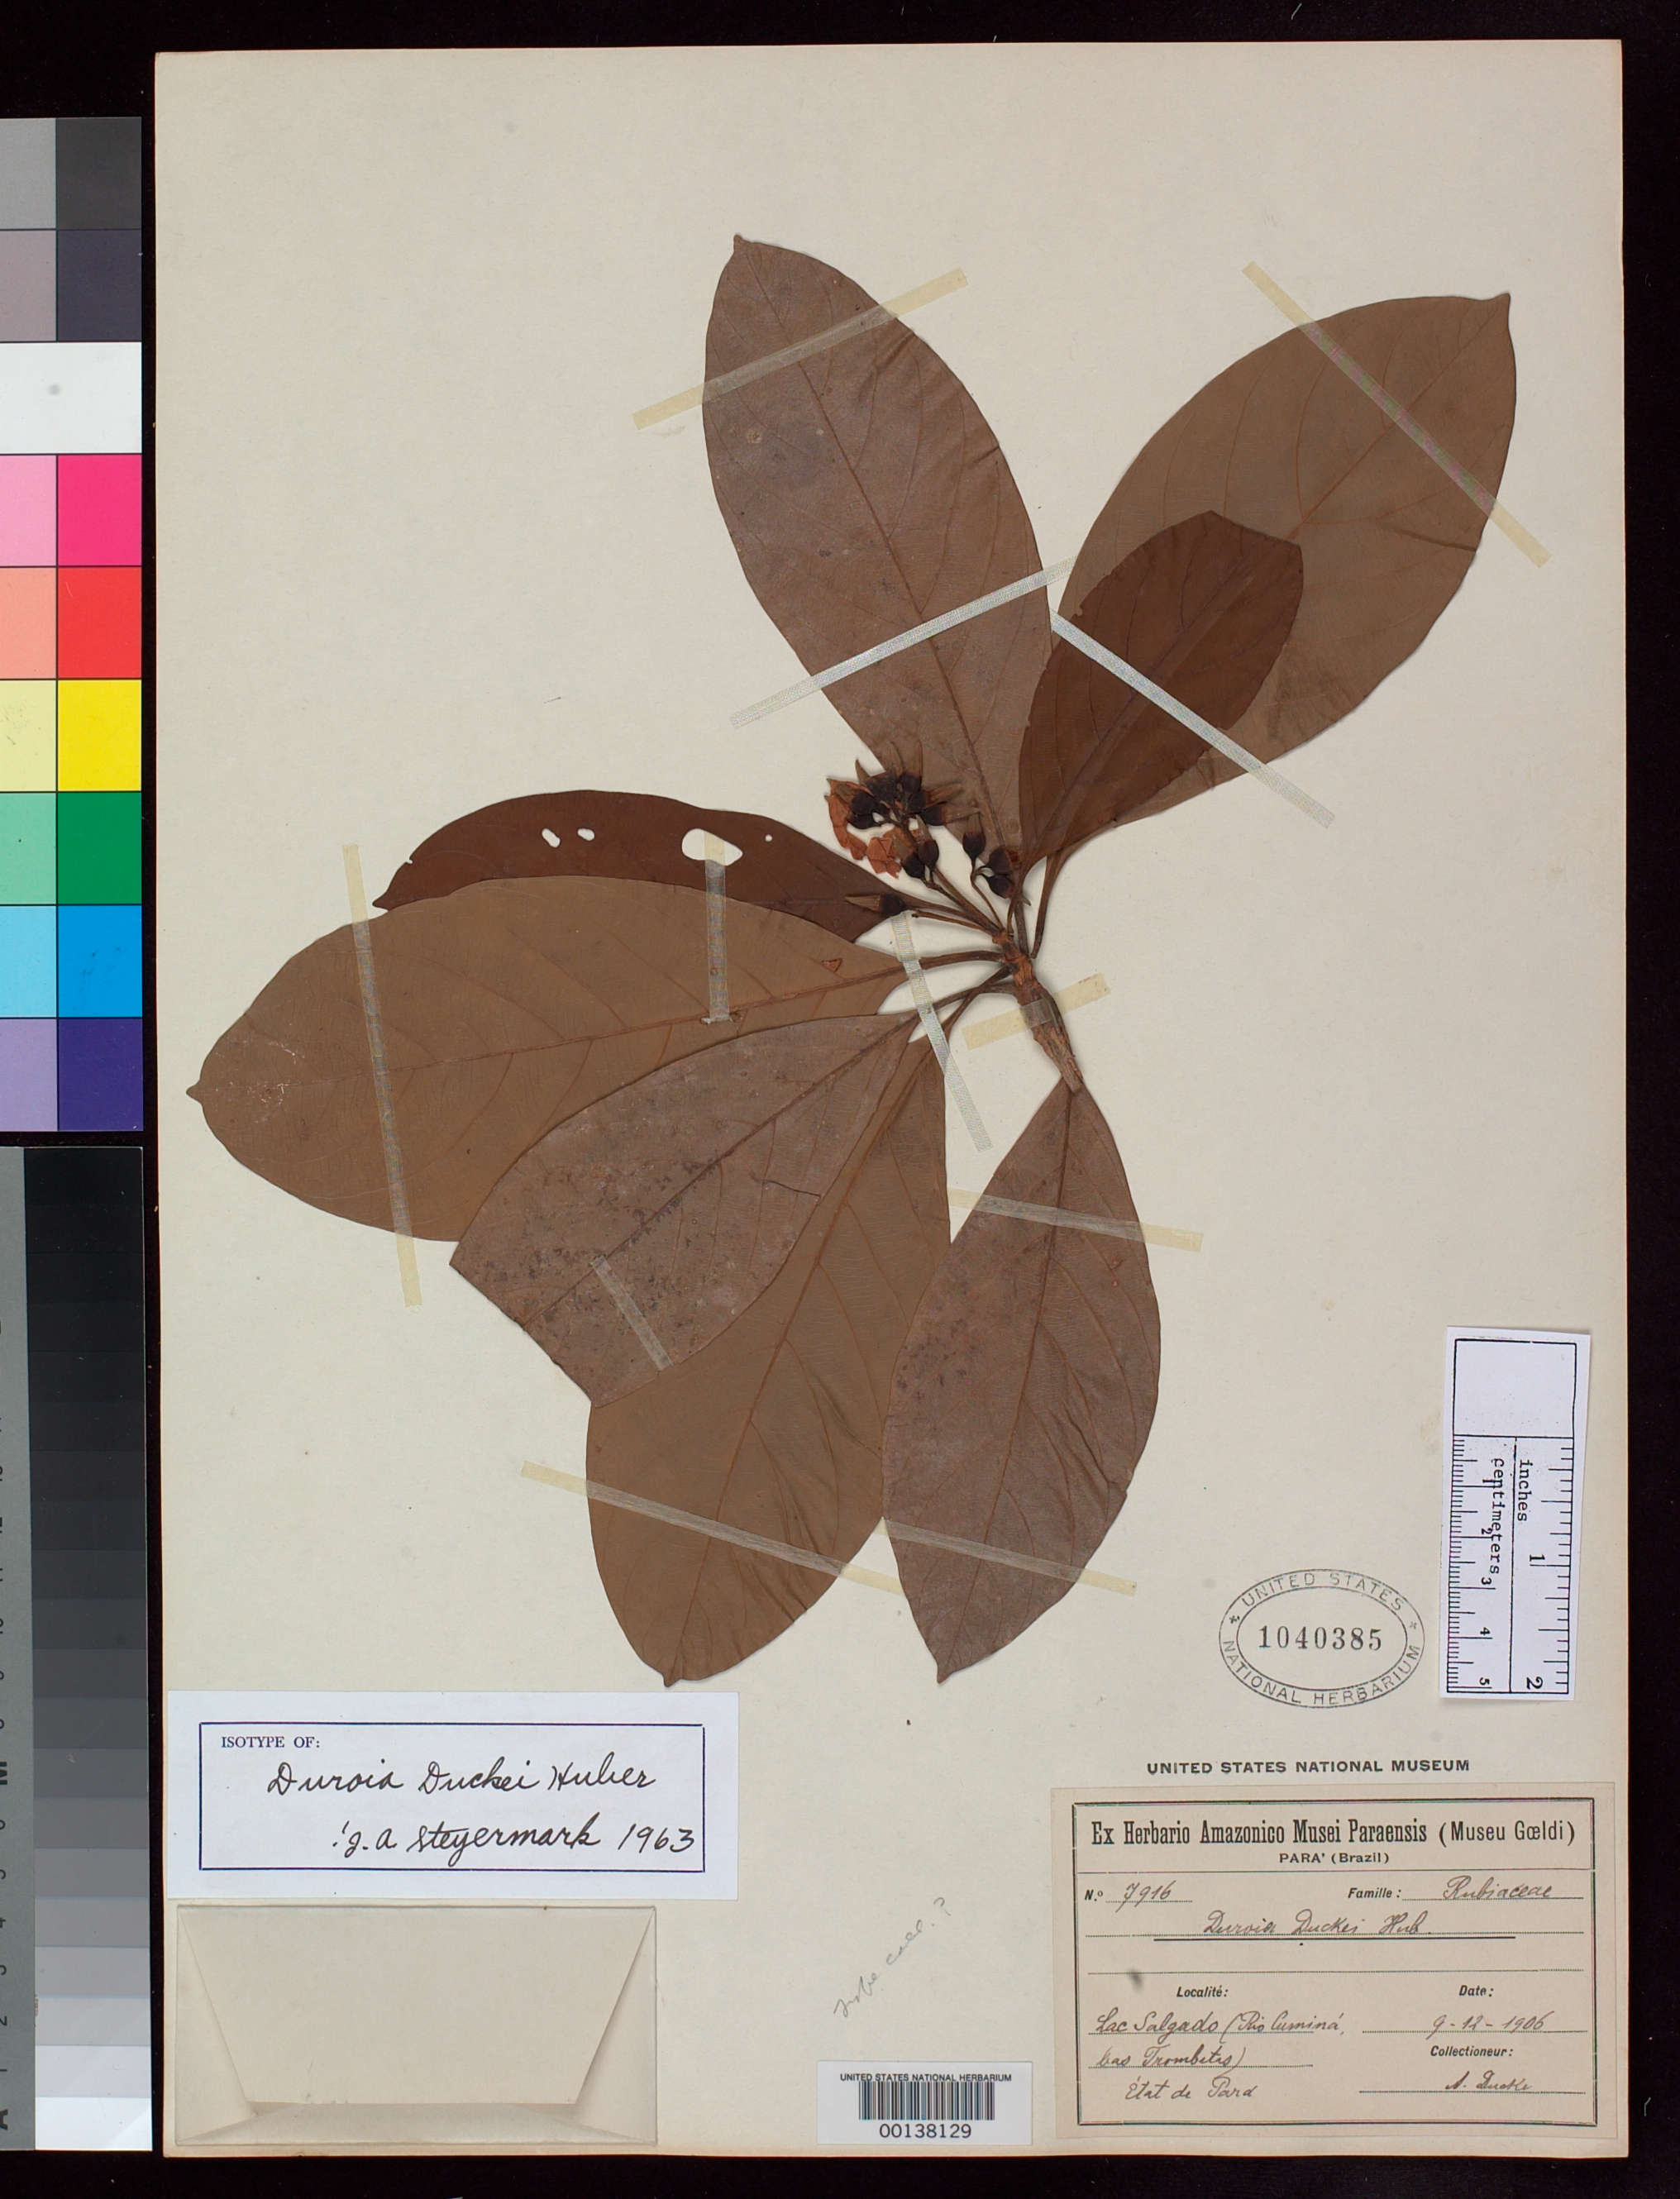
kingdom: Plantae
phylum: Tracheophyta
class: Magnoliopsida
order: Gentianales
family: Rubiaceae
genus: Duroia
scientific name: Duroia duckei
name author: Huber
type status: Isotype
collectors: A. Ducke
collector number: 7916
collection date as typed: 1906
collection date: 1906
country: Brazil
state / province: Pará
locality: Lac Salgado (Rio. Cumina, las Trombetas.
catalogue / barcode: US 1040385